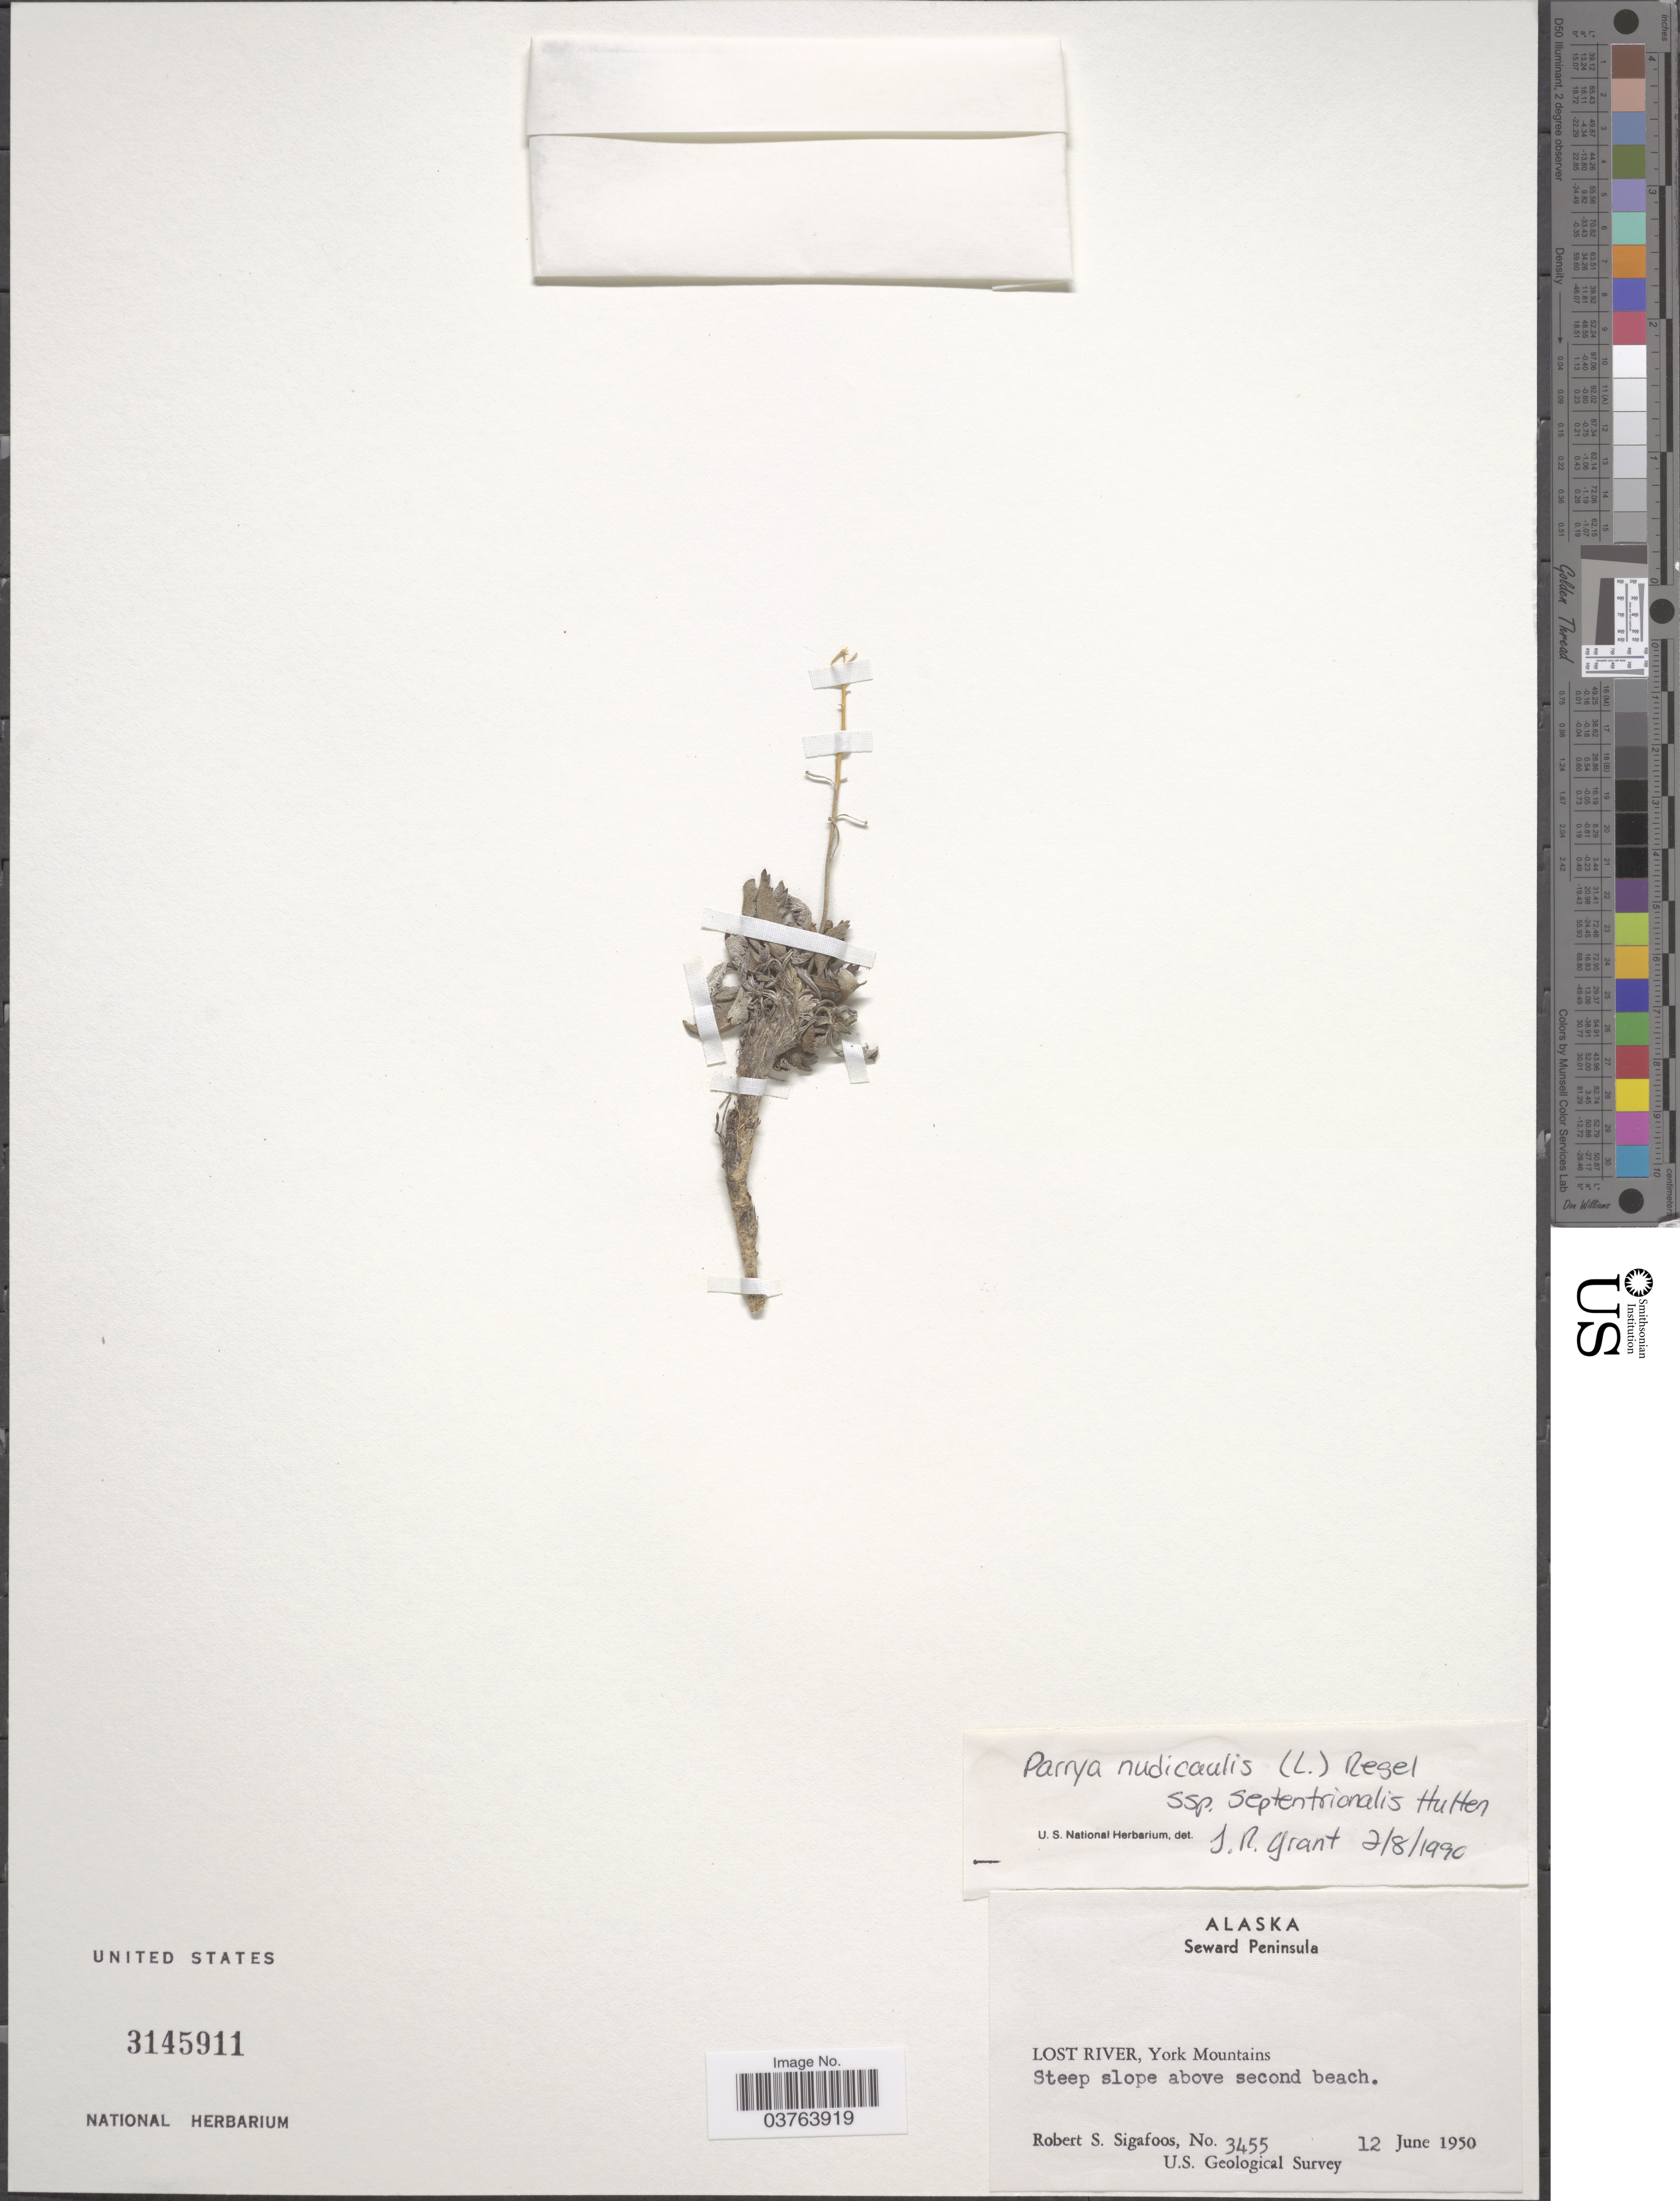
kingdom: Plantae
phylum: Tracheophyta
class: Magnoliopsida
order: Brassicales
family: Brassicaceae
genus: Parrya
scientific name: Parrya nudicaulis subsp. septentrionalis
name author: Hultén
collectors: R. Sigafoos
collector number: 3455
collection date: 1950-06-12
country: United States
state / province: Alaska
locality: Seward Peninsula. Lost River, York Mountains.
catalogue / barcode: US 3145911